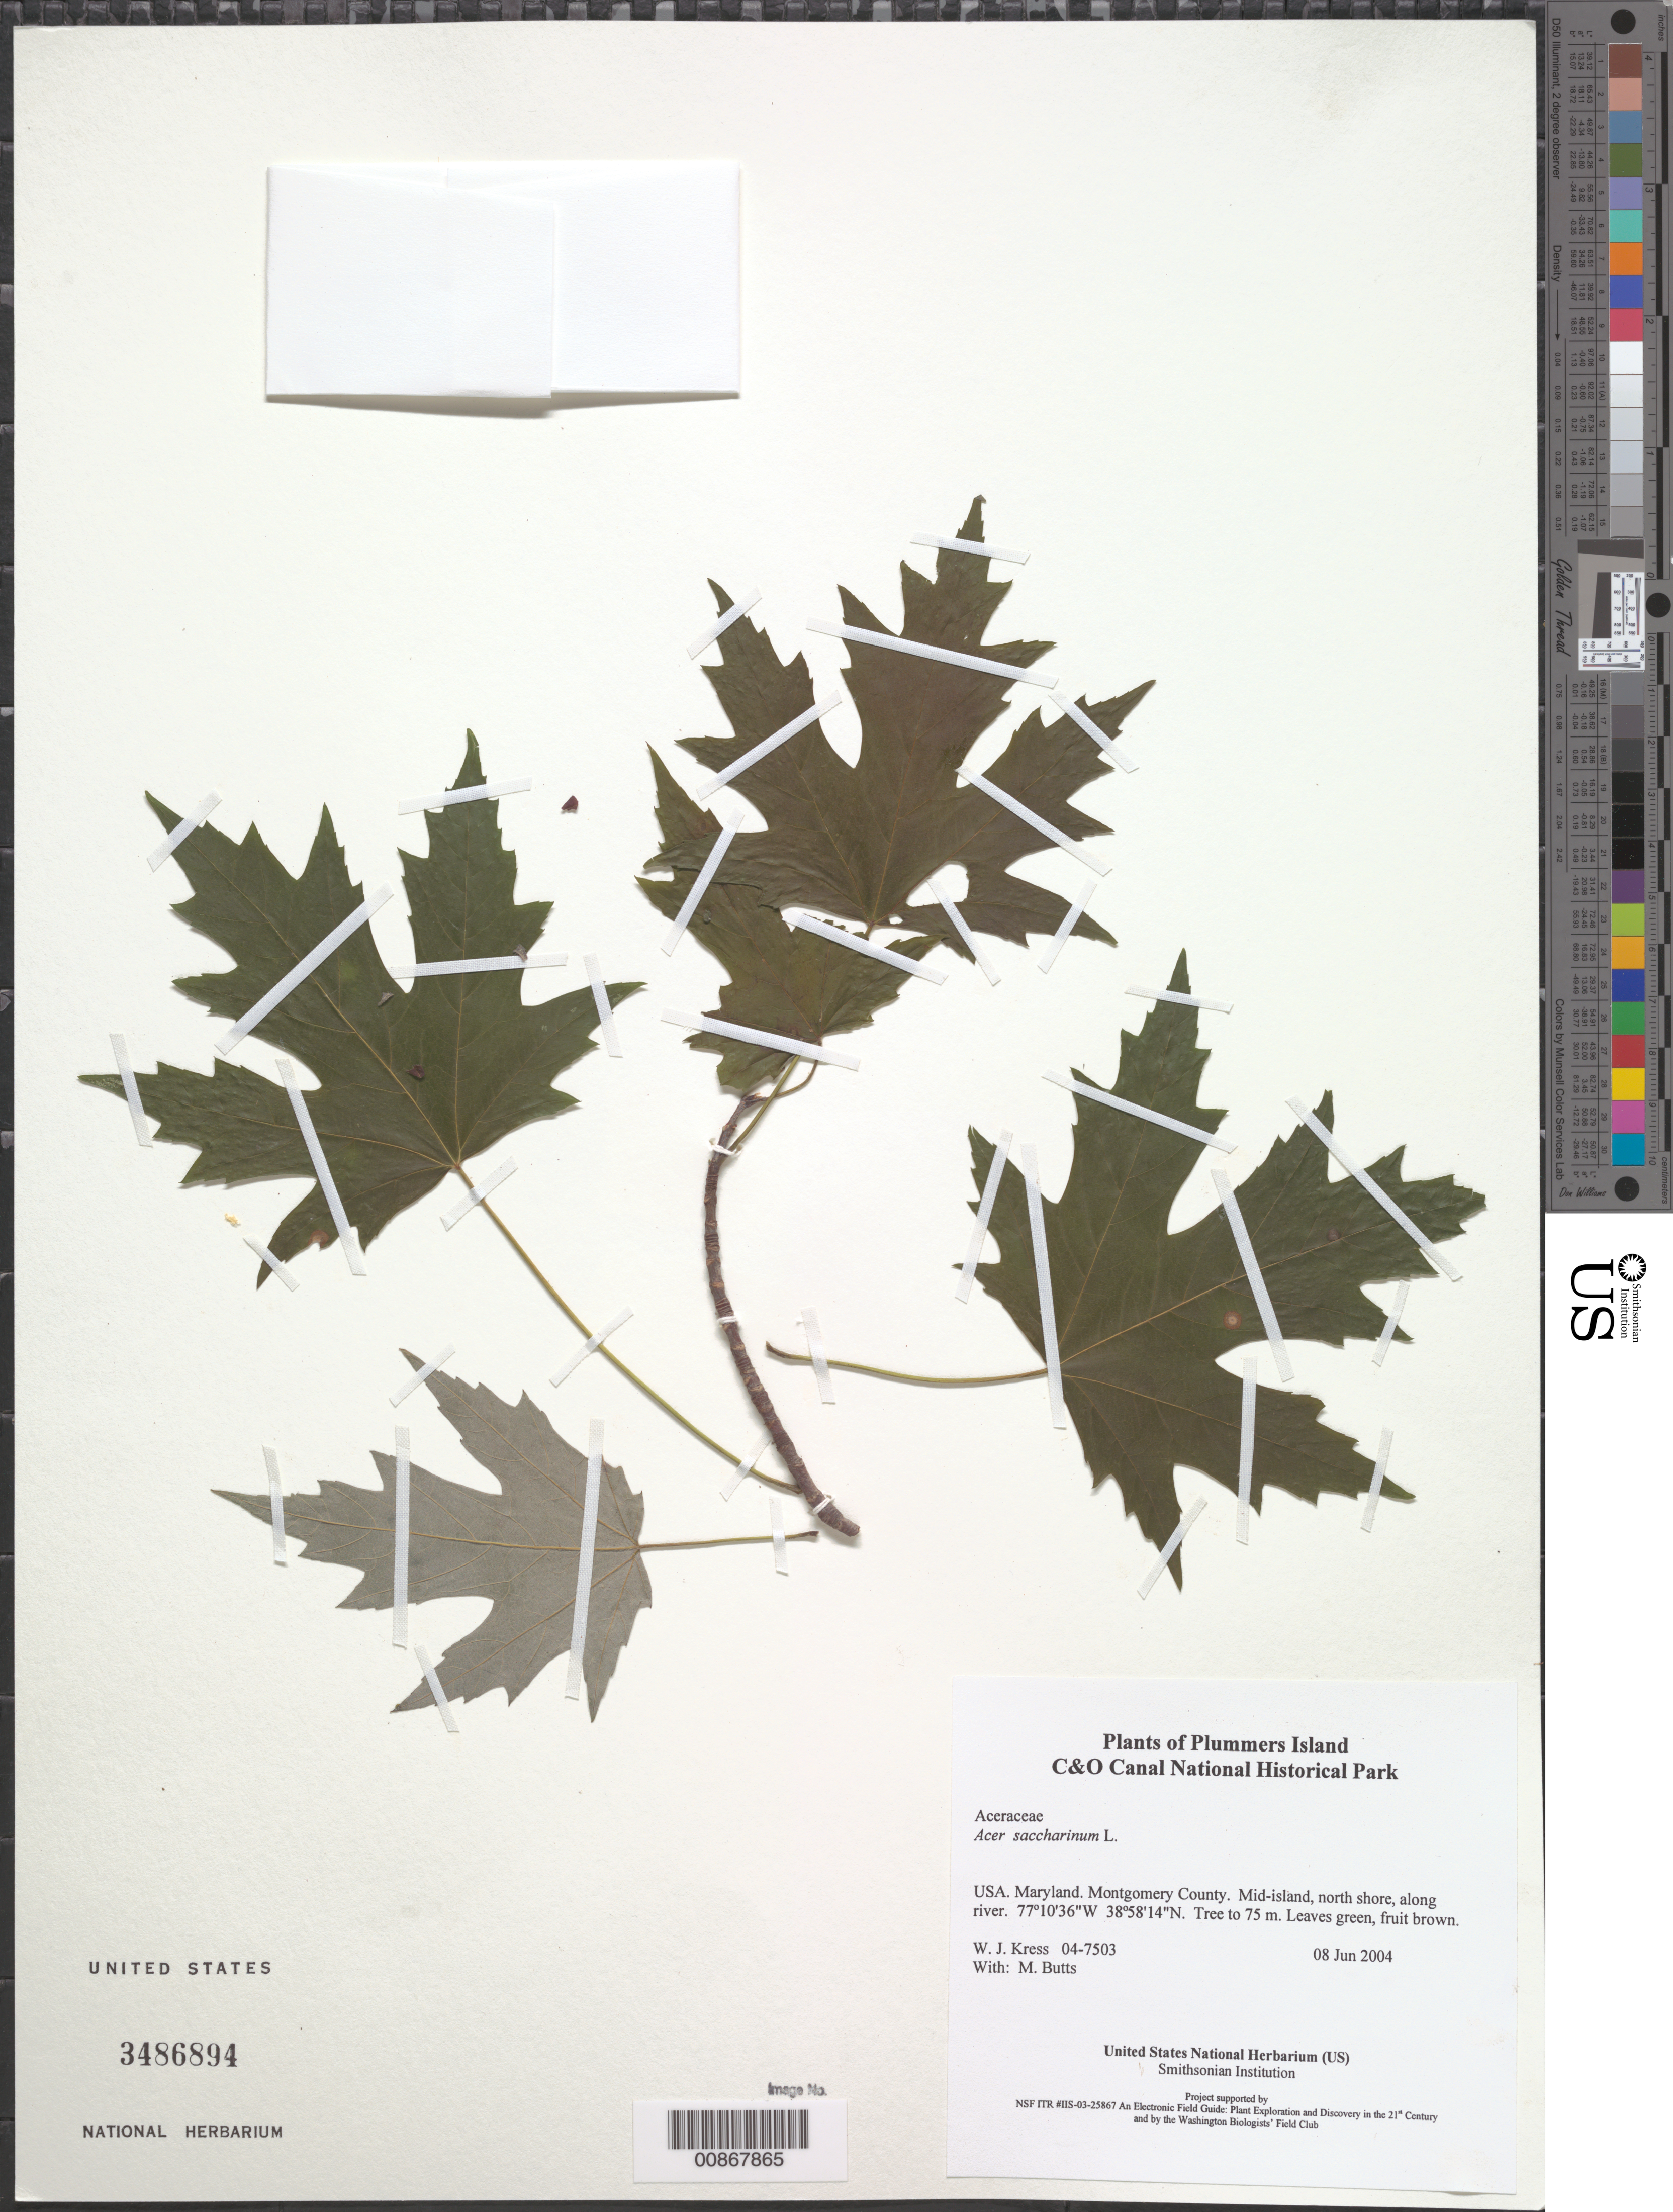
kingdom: Plantae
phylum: Tracheophyta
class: Magnoliopsida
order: Sapindales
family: Sapindaceae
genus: Acer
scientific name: Acer saccharinum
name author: L.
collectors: W. J. Kress & M. B. Butts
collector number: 04-7503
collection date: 2004-06-08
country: United States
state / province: Maryland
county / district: Montgomery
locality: Chesapeake and Ohio Canal National Historical Park, Plummers Island, mid-island, North shore, along river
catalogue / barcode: US 3486894